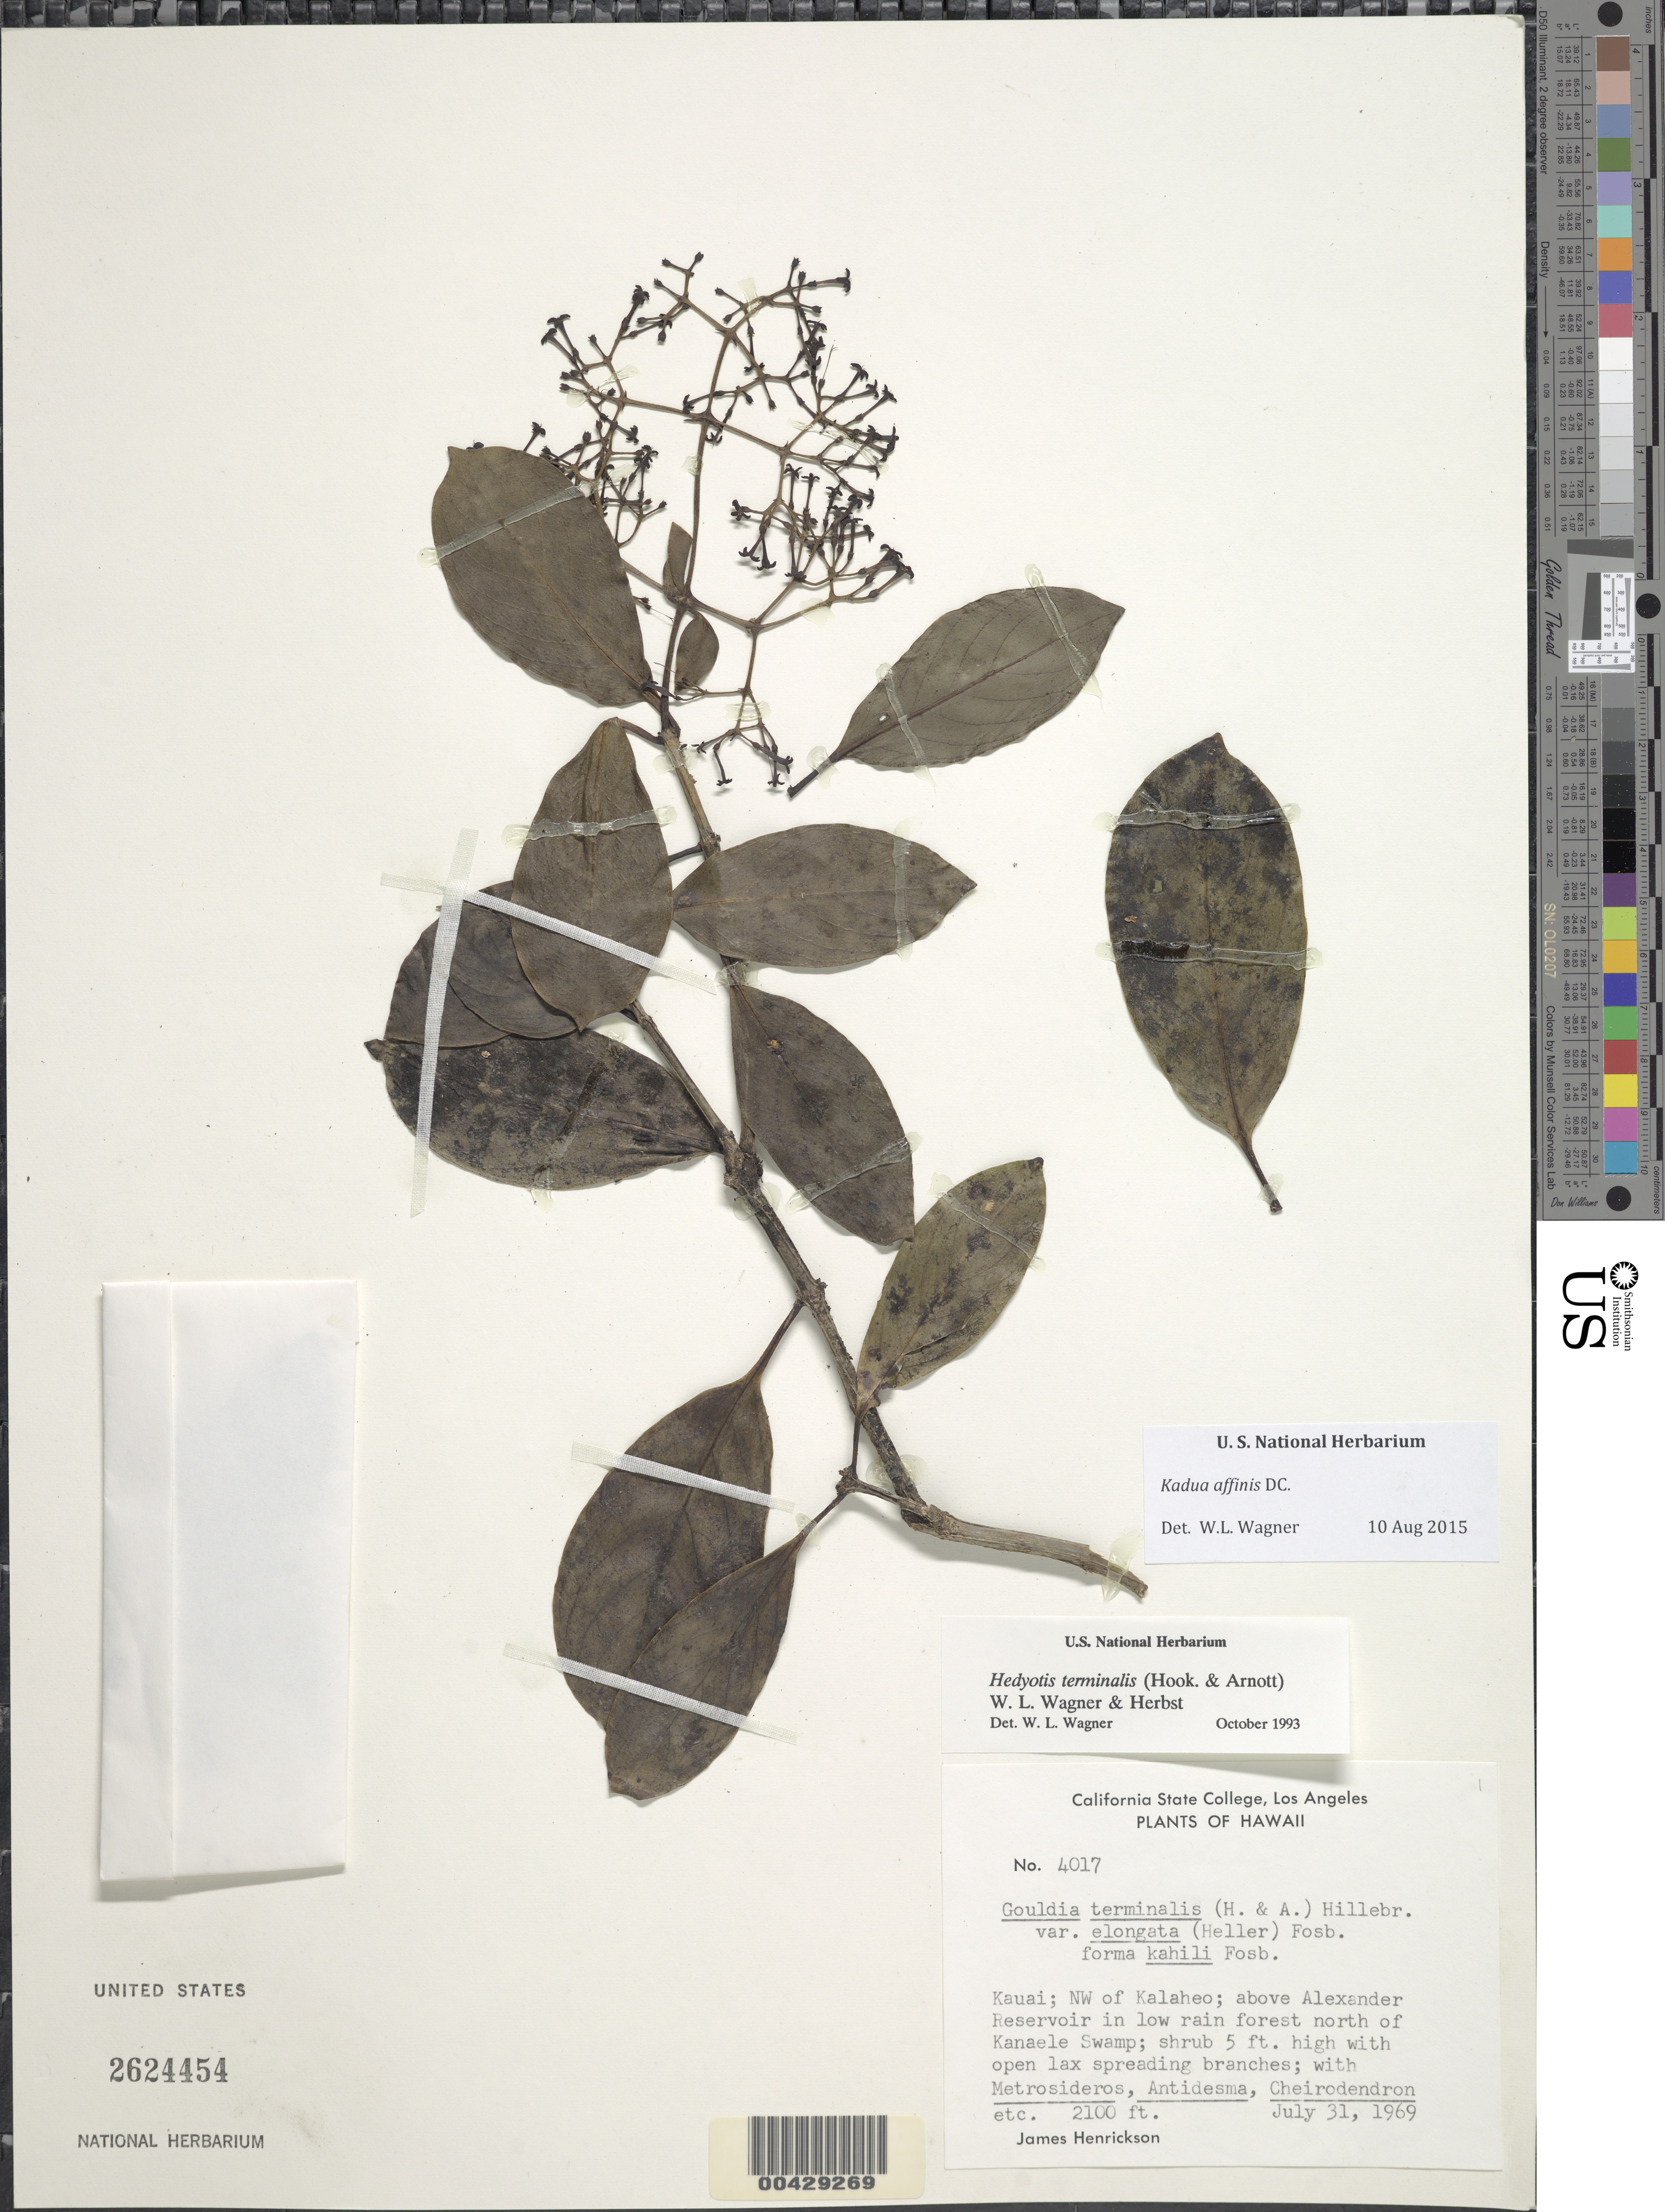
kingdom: Plantae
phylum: Tracheophyta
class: Magnoliopsida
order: Gentianales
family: Rubiaceae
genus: Kadua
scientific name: Kadua affinis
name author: DC.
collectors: J. S. Henrickson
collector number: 4017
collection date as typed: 31 Jul 1969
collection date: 1969-07-31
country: United States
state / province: Hawaii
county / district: Kauai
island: Kaua'i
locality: NW of Kalaheo, above Alexander Reservoir in low rain forest north of Kanaele Swamp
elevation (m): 640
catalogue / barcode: US 2624454